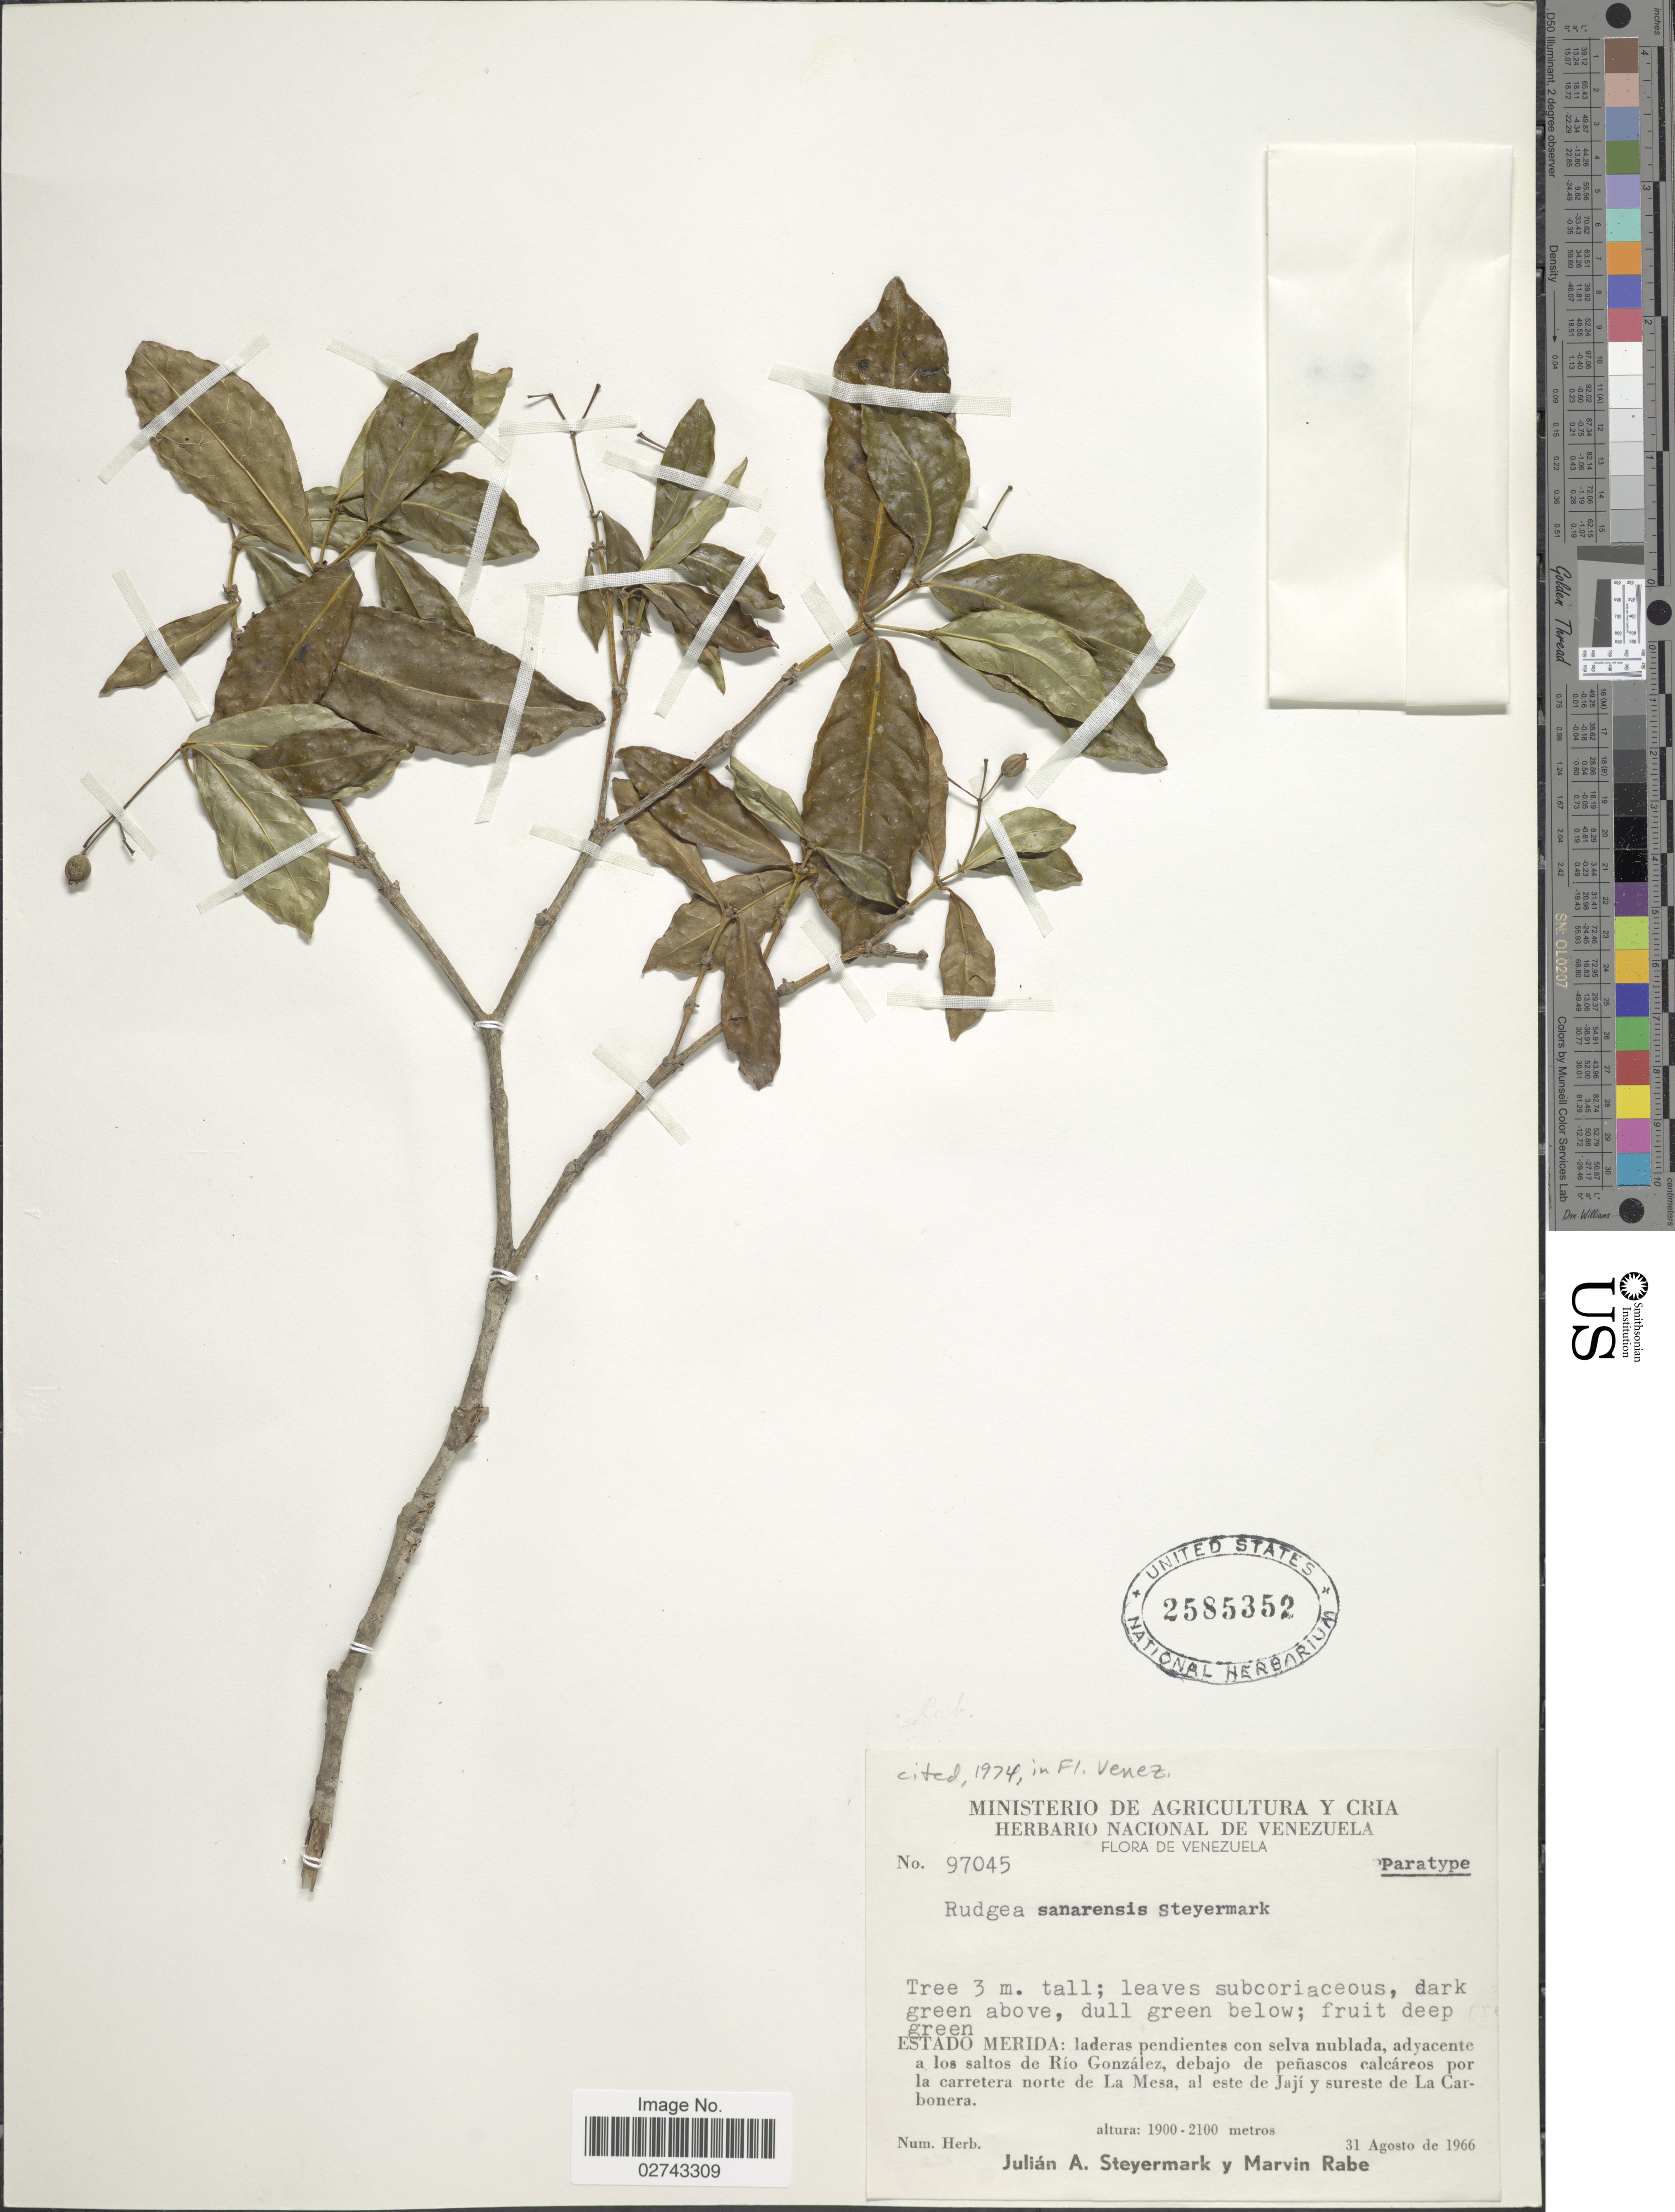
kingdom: Plantae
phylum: Tracheophyta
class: Magnoliopsida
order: Gentianales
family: Rubiaceae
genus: Rudgea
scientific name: Rudgea sanarensis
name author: Steyerm.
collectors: J. Steyermark & M. Rabe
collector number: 97045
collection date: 1966-08-31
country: Venezuela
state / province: Mérida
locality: Laderas pendientes con selva nublada, adyacente a los saltos de Rio Gonzalez, debajo de penascos calcareos por la carretera norte de La Mesa, al este de Jaji y sureste de La Carbonera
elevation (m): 1900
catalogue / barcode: US 2585352